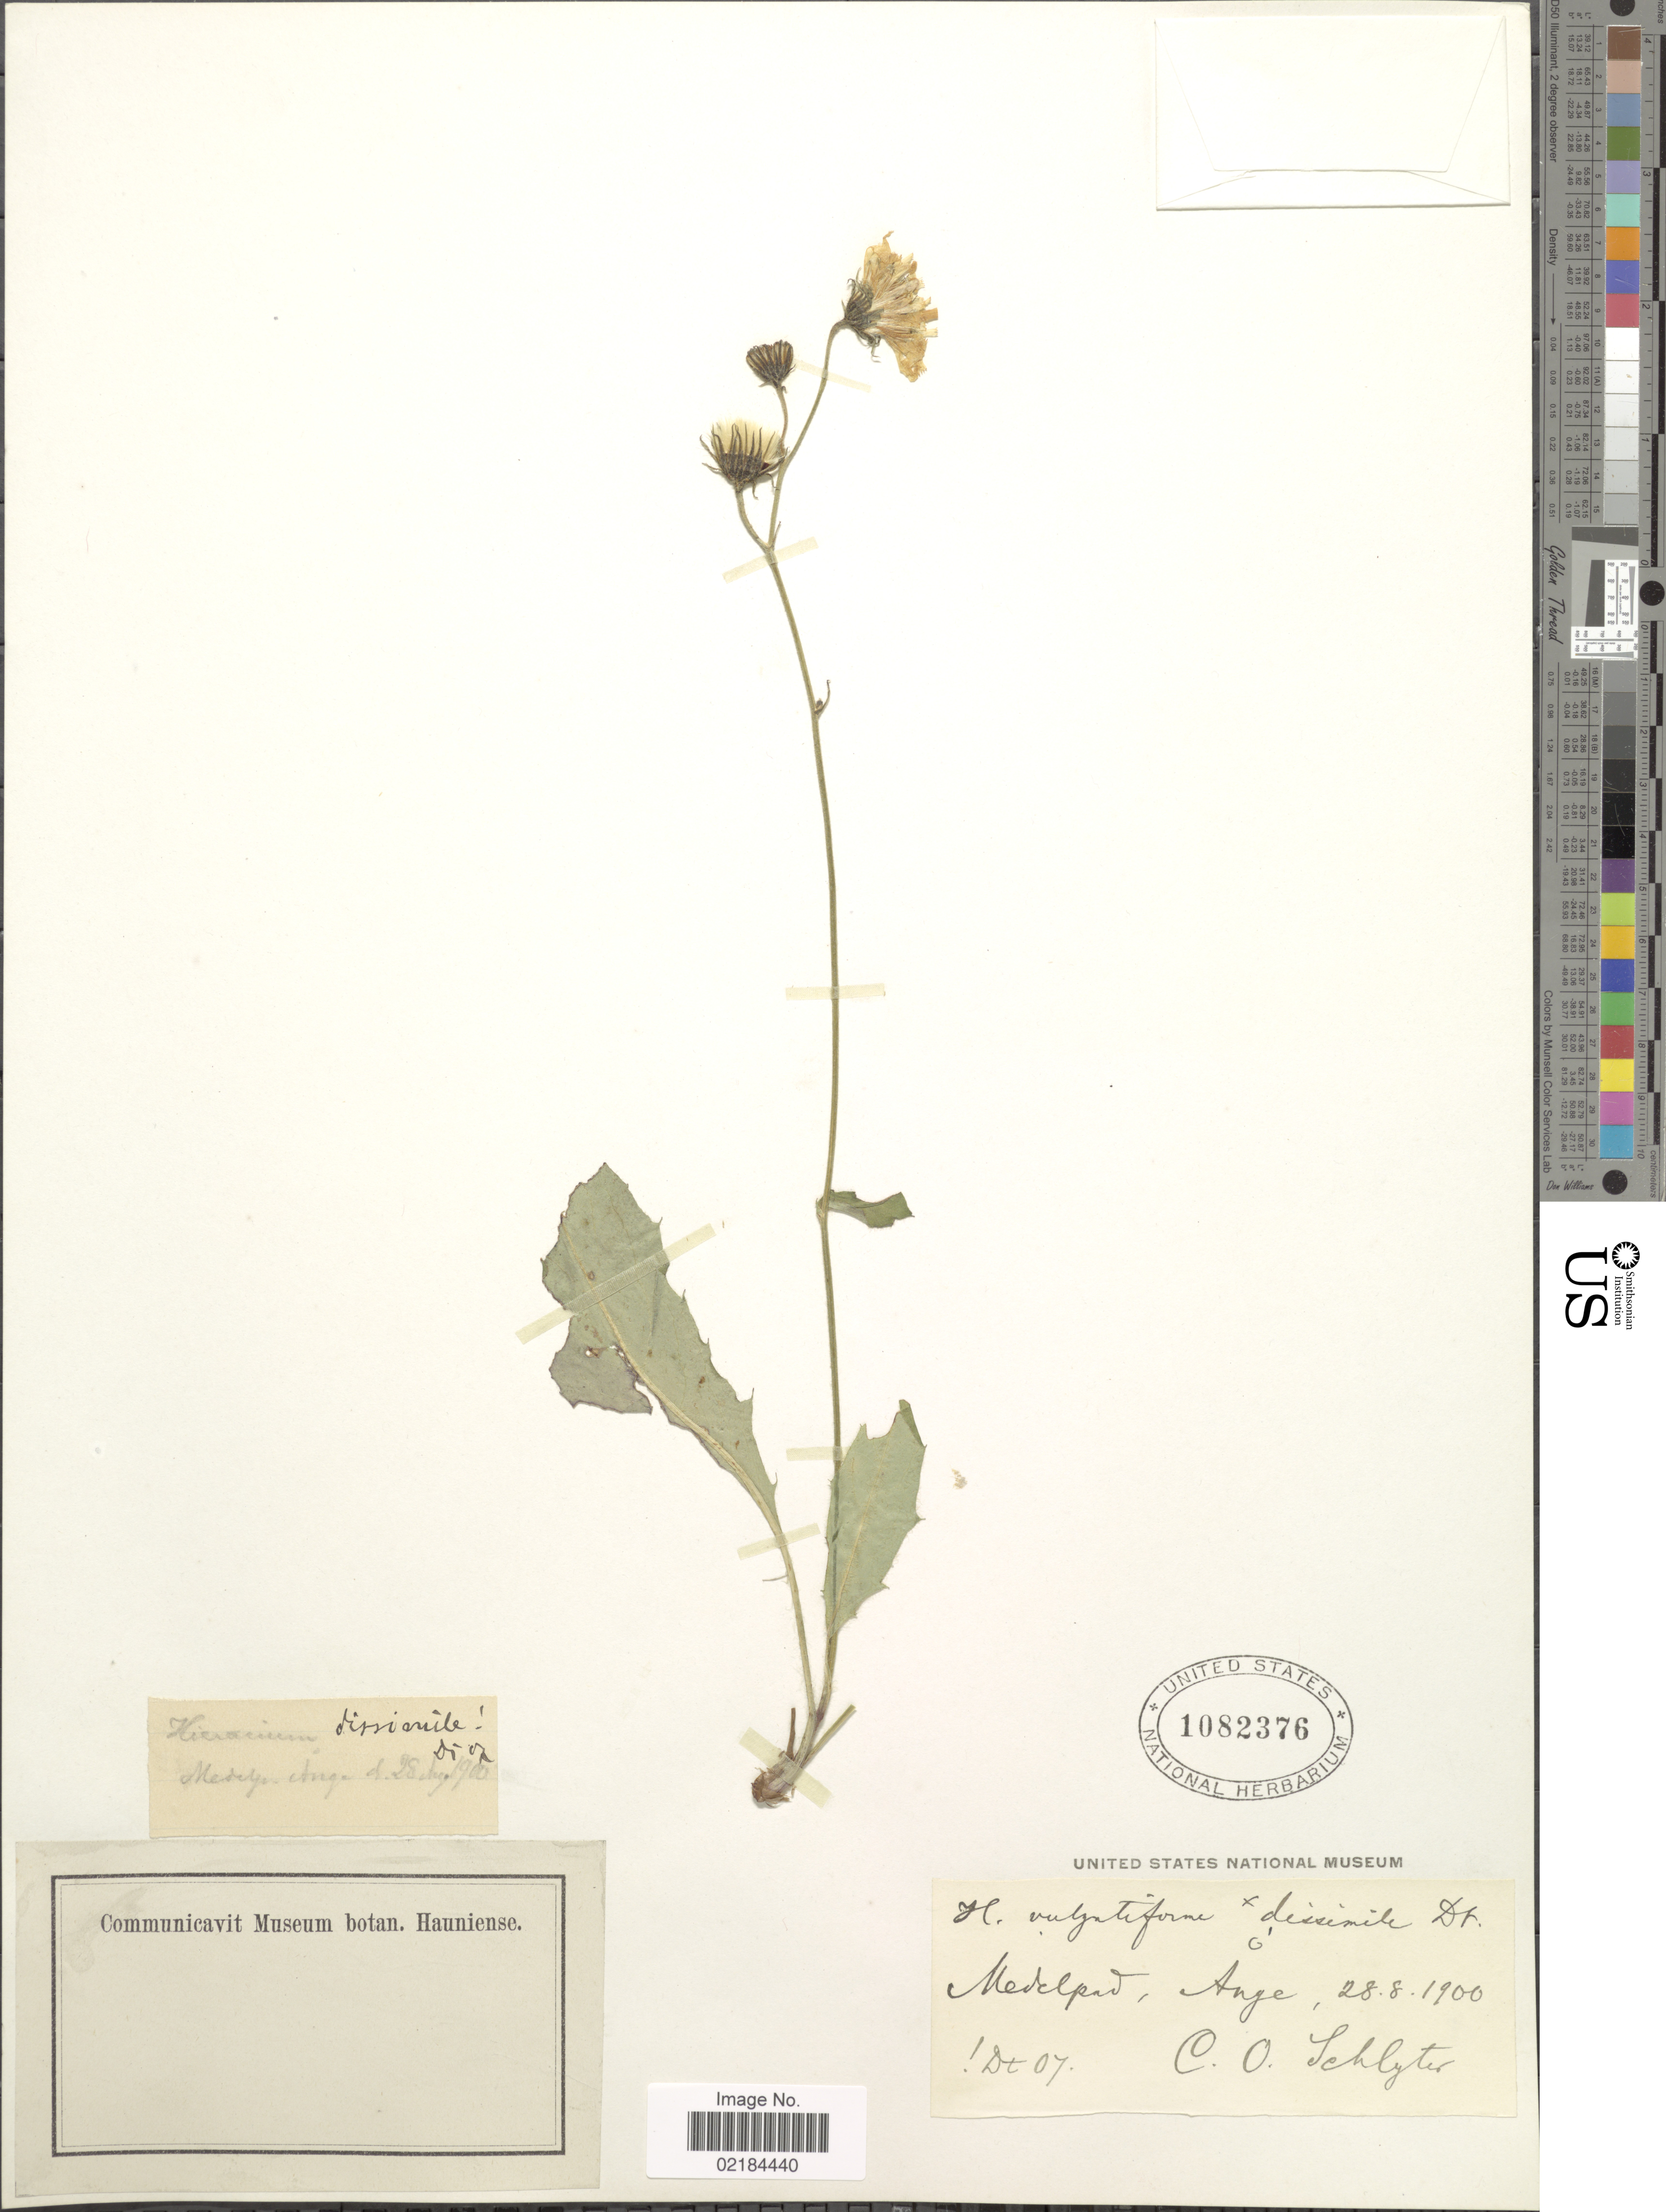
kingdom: Plantae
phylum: Tracheophyta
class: Magnoliopsida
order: Asterales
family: Asteraceae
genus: Hieracium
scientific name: Hieracium levicaule subsp. vulgatiforme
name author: (Dahlst.) Zahn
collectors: C. Schlyter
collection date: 1900-08-28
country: Sweden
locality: Medelpad, Ange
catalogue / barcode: US 1082376